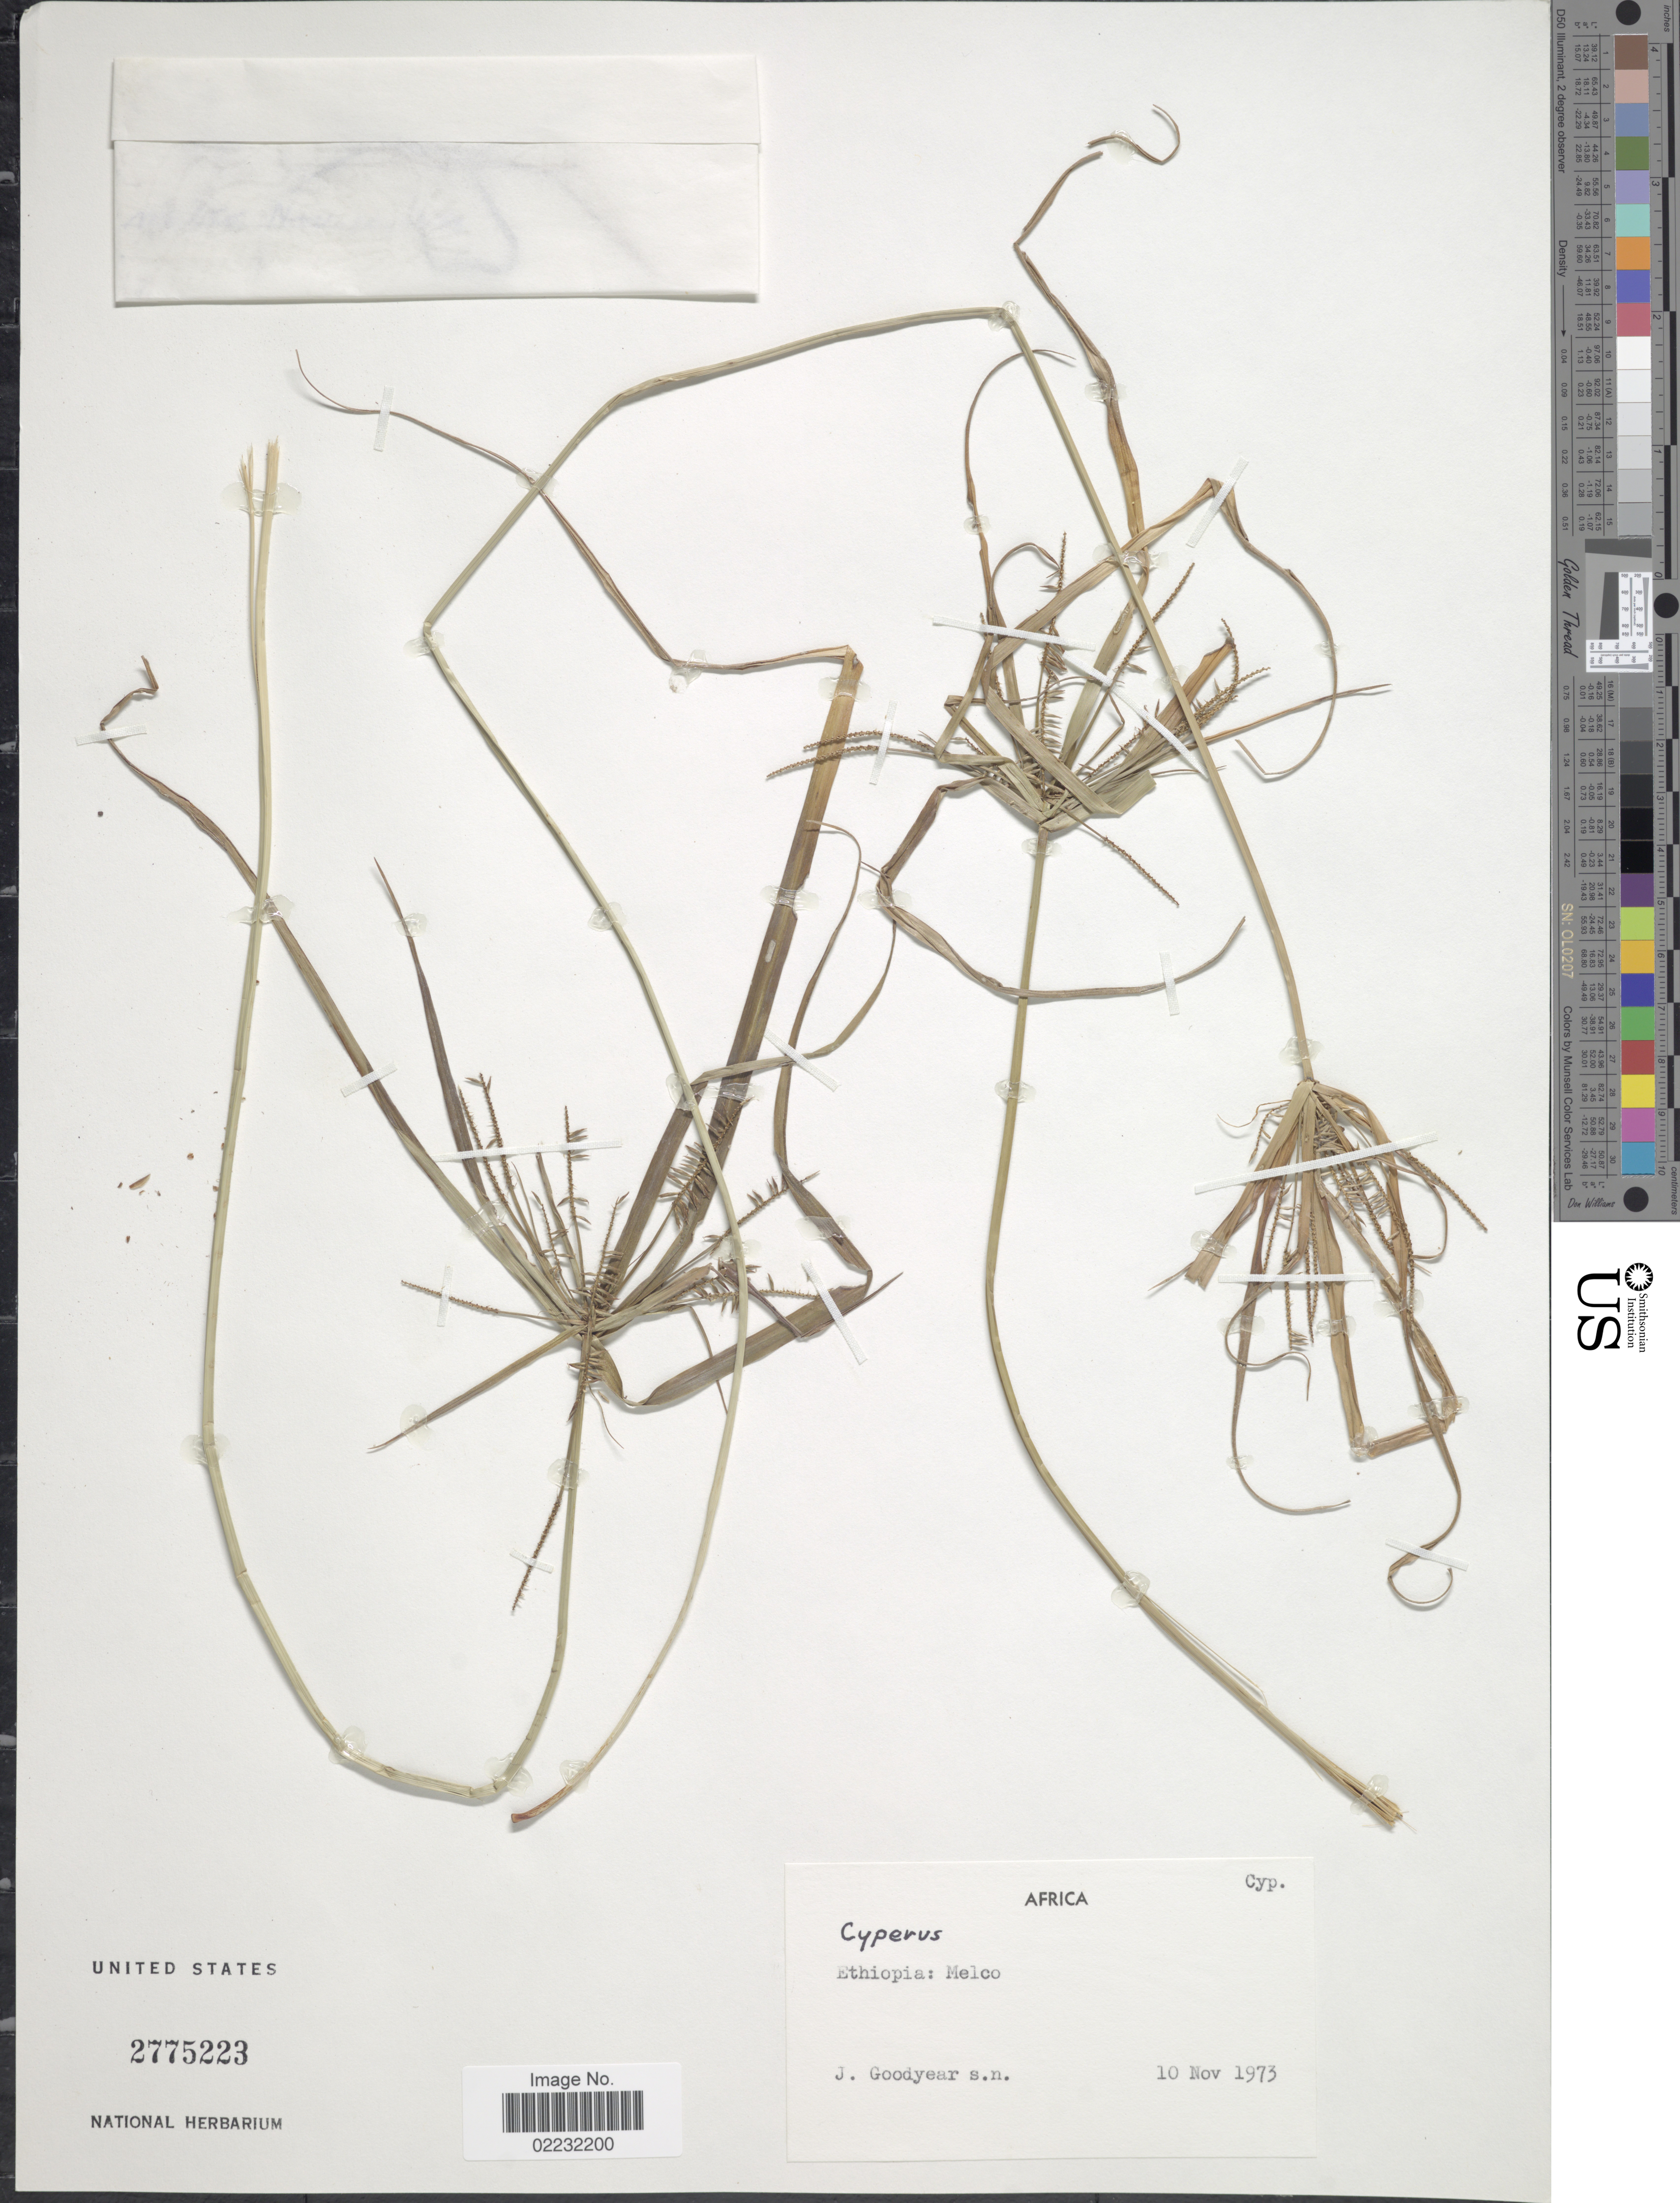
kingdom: Plantae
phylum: Tracheophyta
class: Liliopsida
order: Poales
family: Cyperaceae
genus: Cyperus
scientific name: Cyperus sp.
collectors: J. Goodyear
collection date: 1973-11-10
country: Ethiopia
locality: Melco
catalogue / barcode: US 2775223